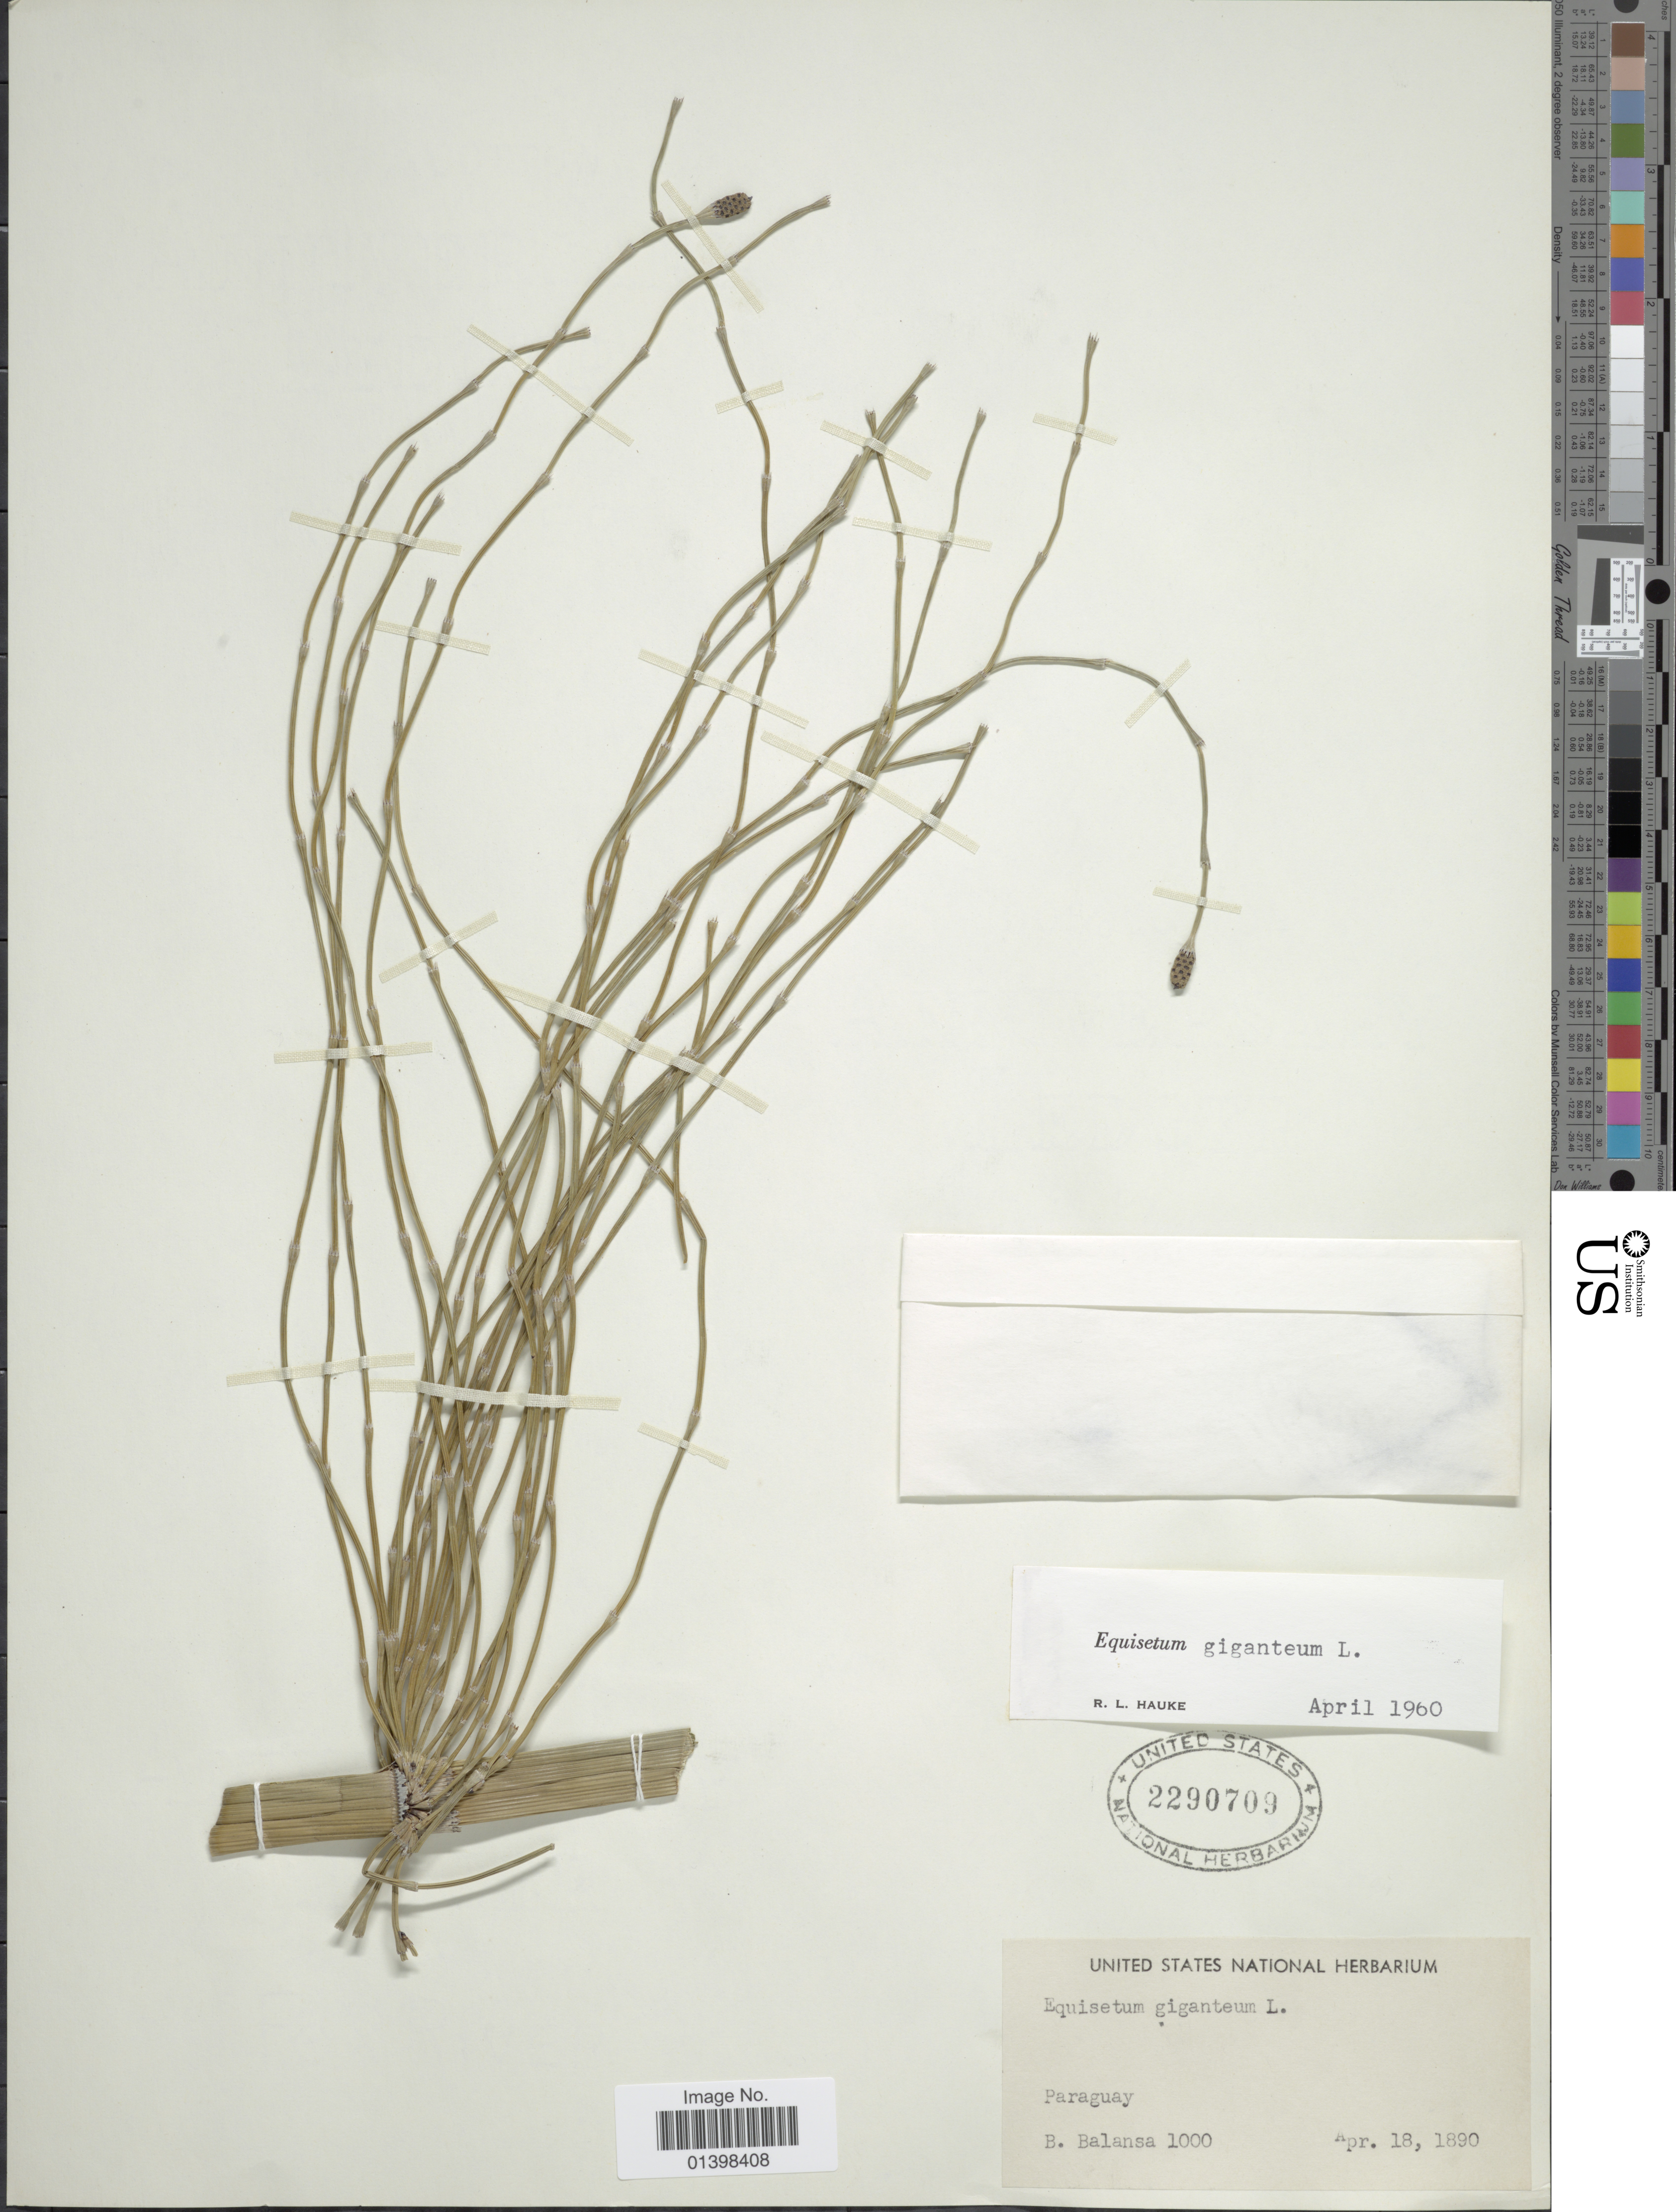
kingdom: Plantae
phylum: Tracheophyta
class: Polypodiopsida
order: Equisetales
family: Equisetaceae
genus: Equisetum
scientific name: Equisetum giganteum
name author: L.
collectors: B. Balansa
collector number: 1000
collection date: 1890-04-18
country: Paraguay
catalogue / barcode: US 2290709